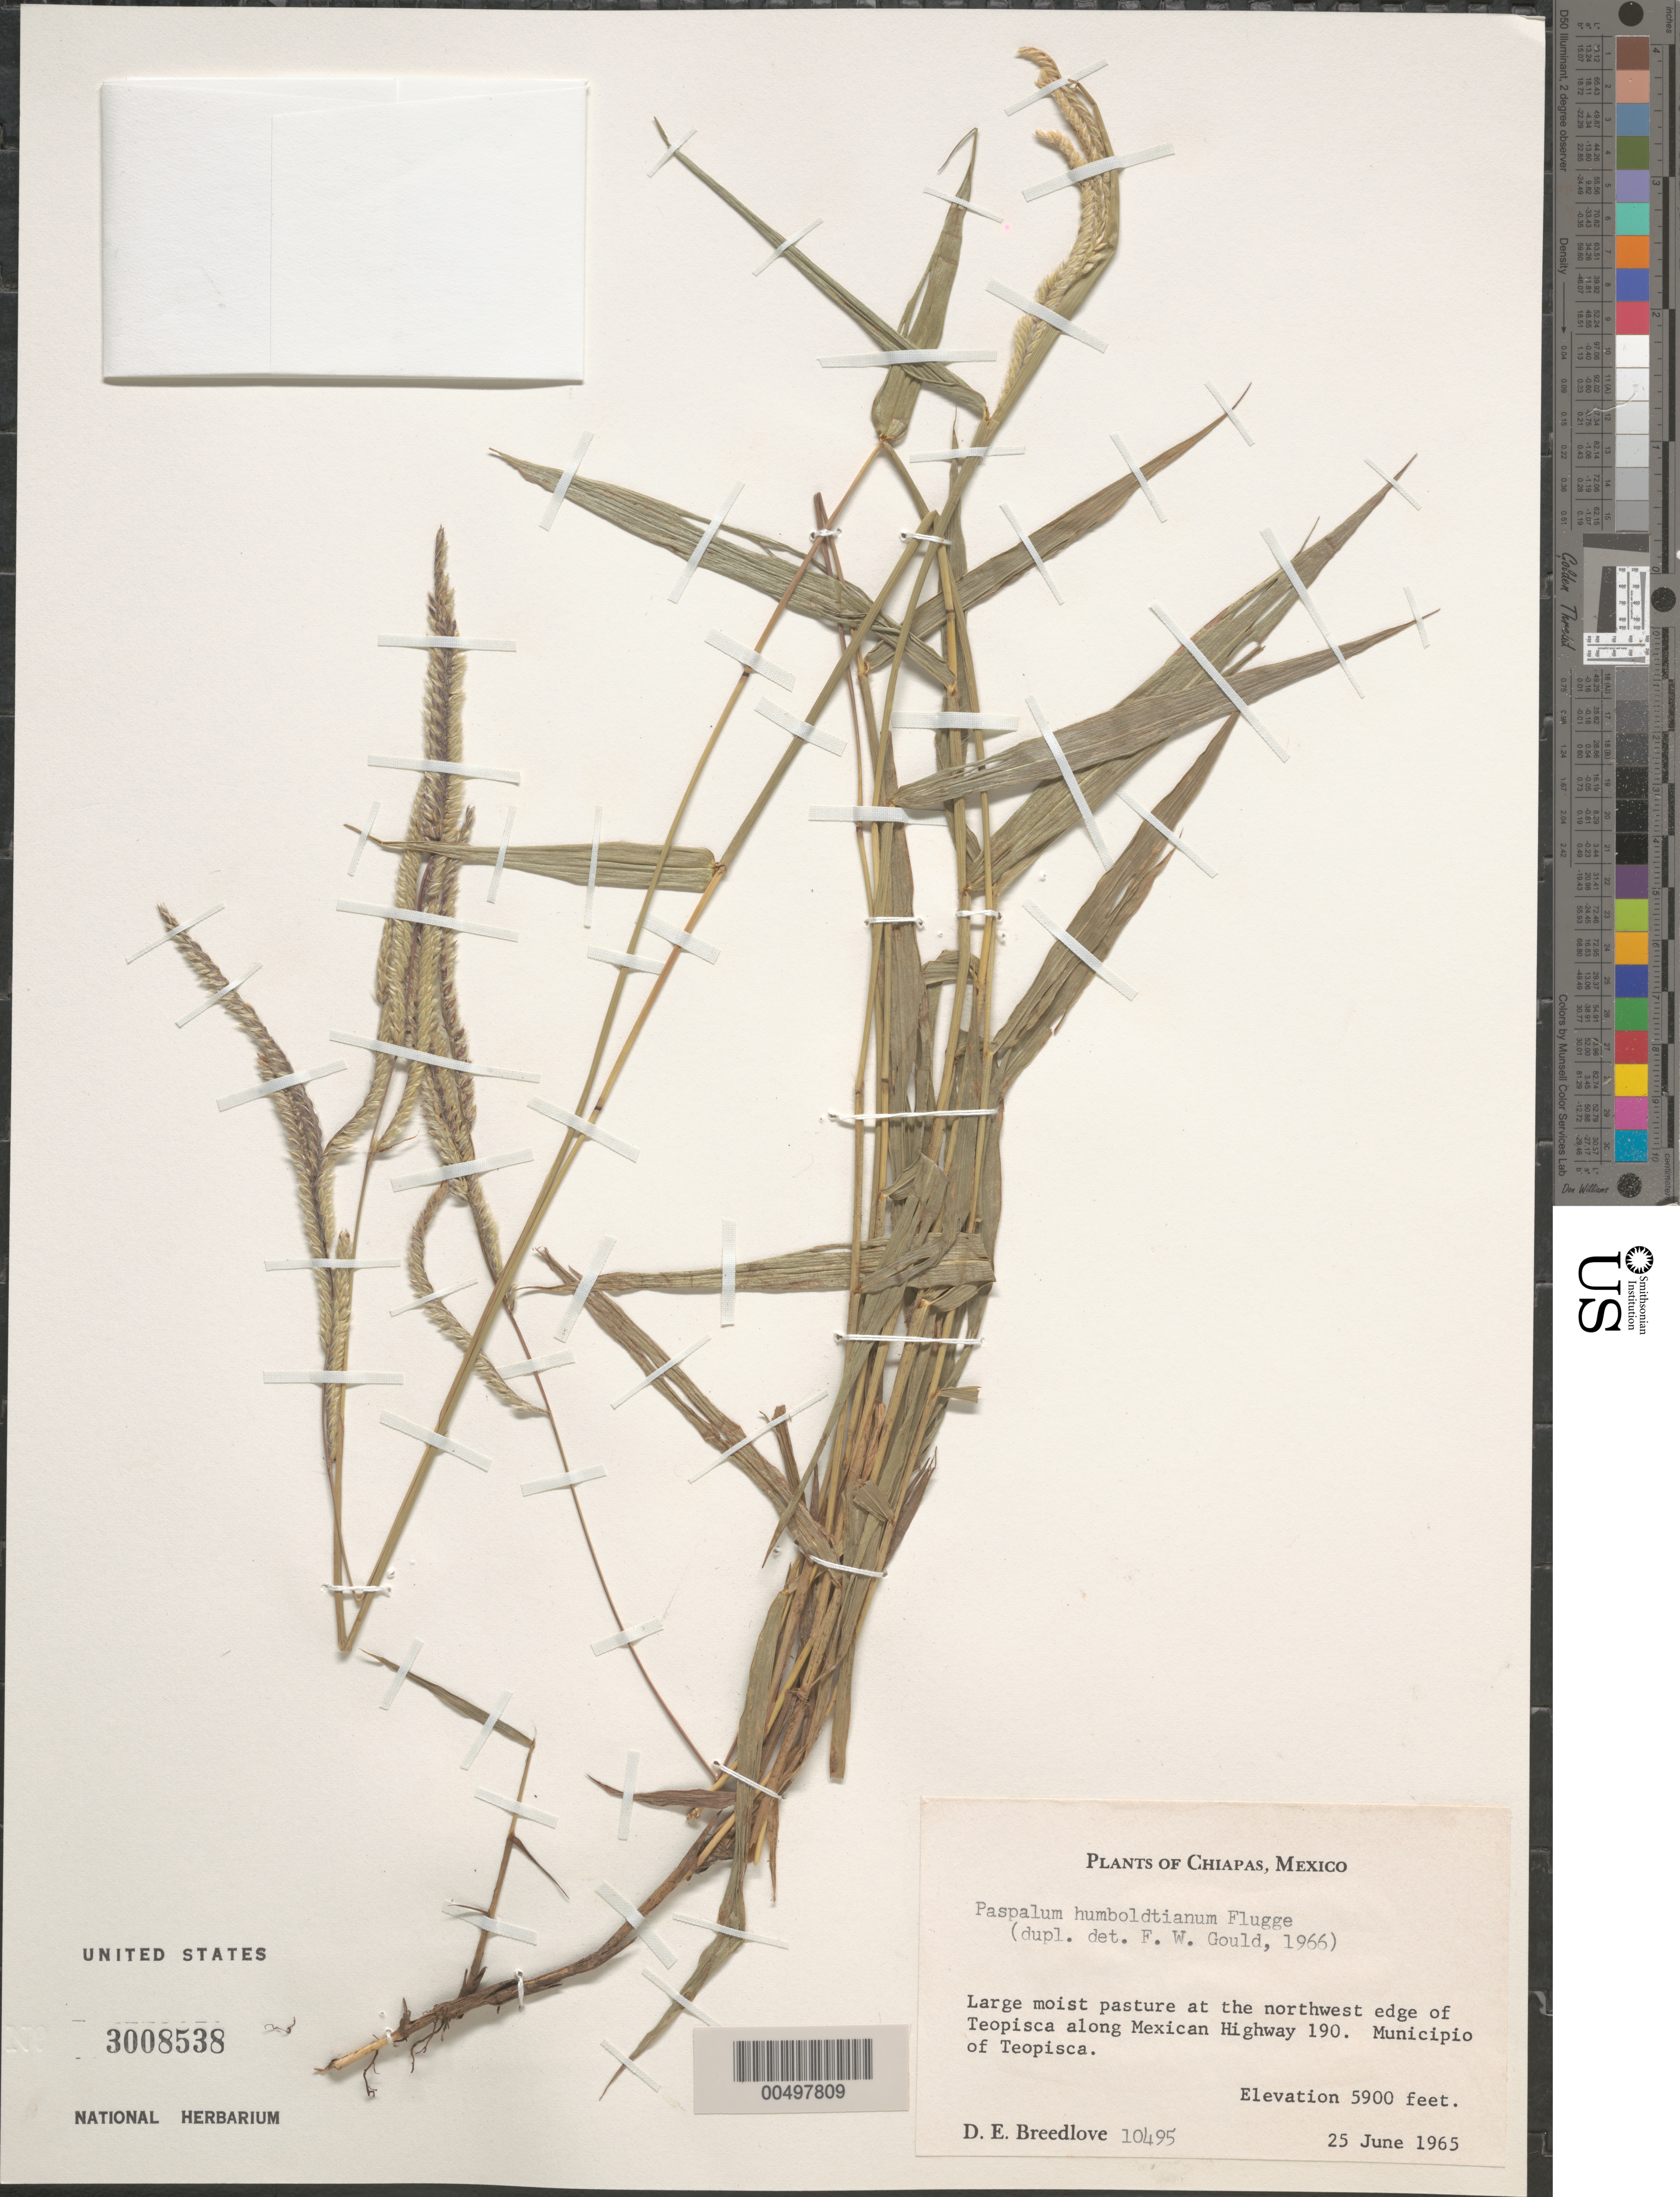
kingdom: Plantae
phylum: Tracheophyta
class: Liliopsida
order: Poales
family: Poaceae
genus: Paspalum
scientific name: Paspalum humboldtianum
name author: Flüggé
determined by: Gould, F. W.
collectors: D. E. Breedlove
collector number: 10495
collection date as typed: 25 Jun 1965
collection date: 1965-06-25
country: Mexico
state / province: Chiapas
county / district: Teopisca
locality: At the NW edge of Teopisca along Mexican Hwy 190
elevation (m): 1798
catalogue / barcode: US 3008538